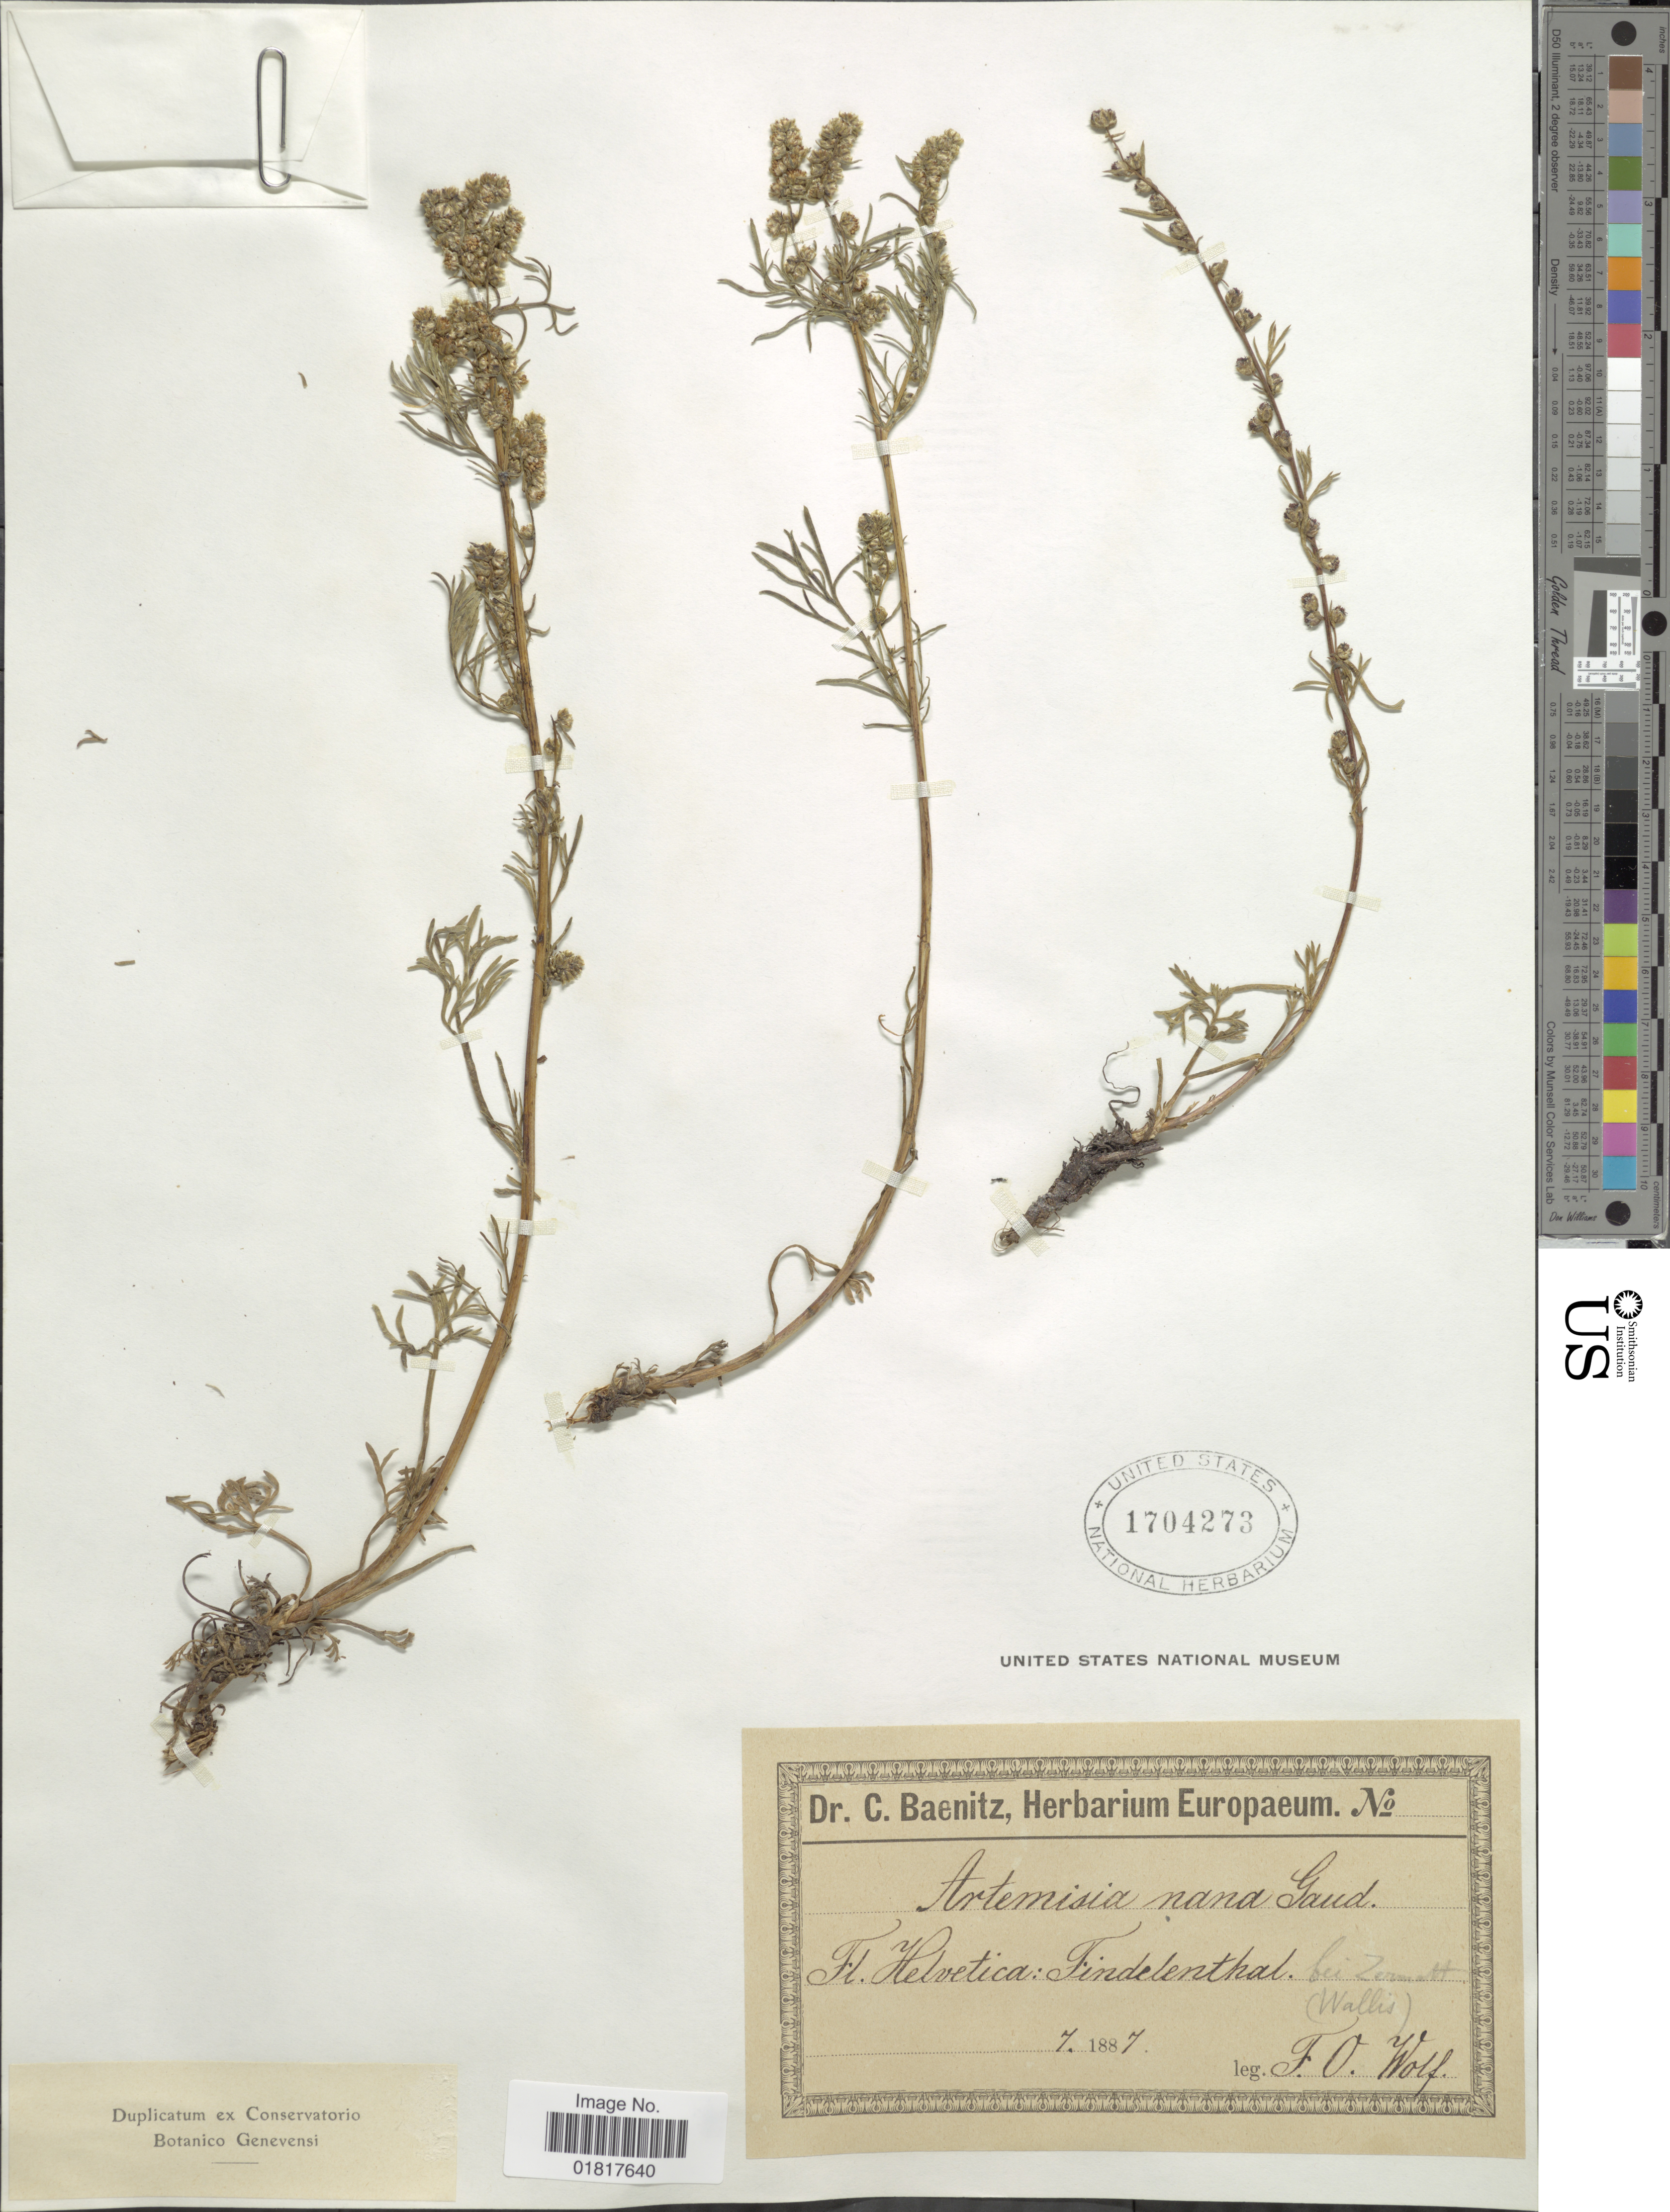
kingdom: Plantae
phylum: Tracheophyta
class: Magnoliopsida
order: Asterales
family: Asteraceae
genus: Artemisia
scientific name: Artemisia nana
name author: L.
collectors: F. Wolf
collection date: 1887-07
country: Switzerland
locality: Findelenthal bei Zermatt (Wallis)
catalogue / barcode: US 1704273